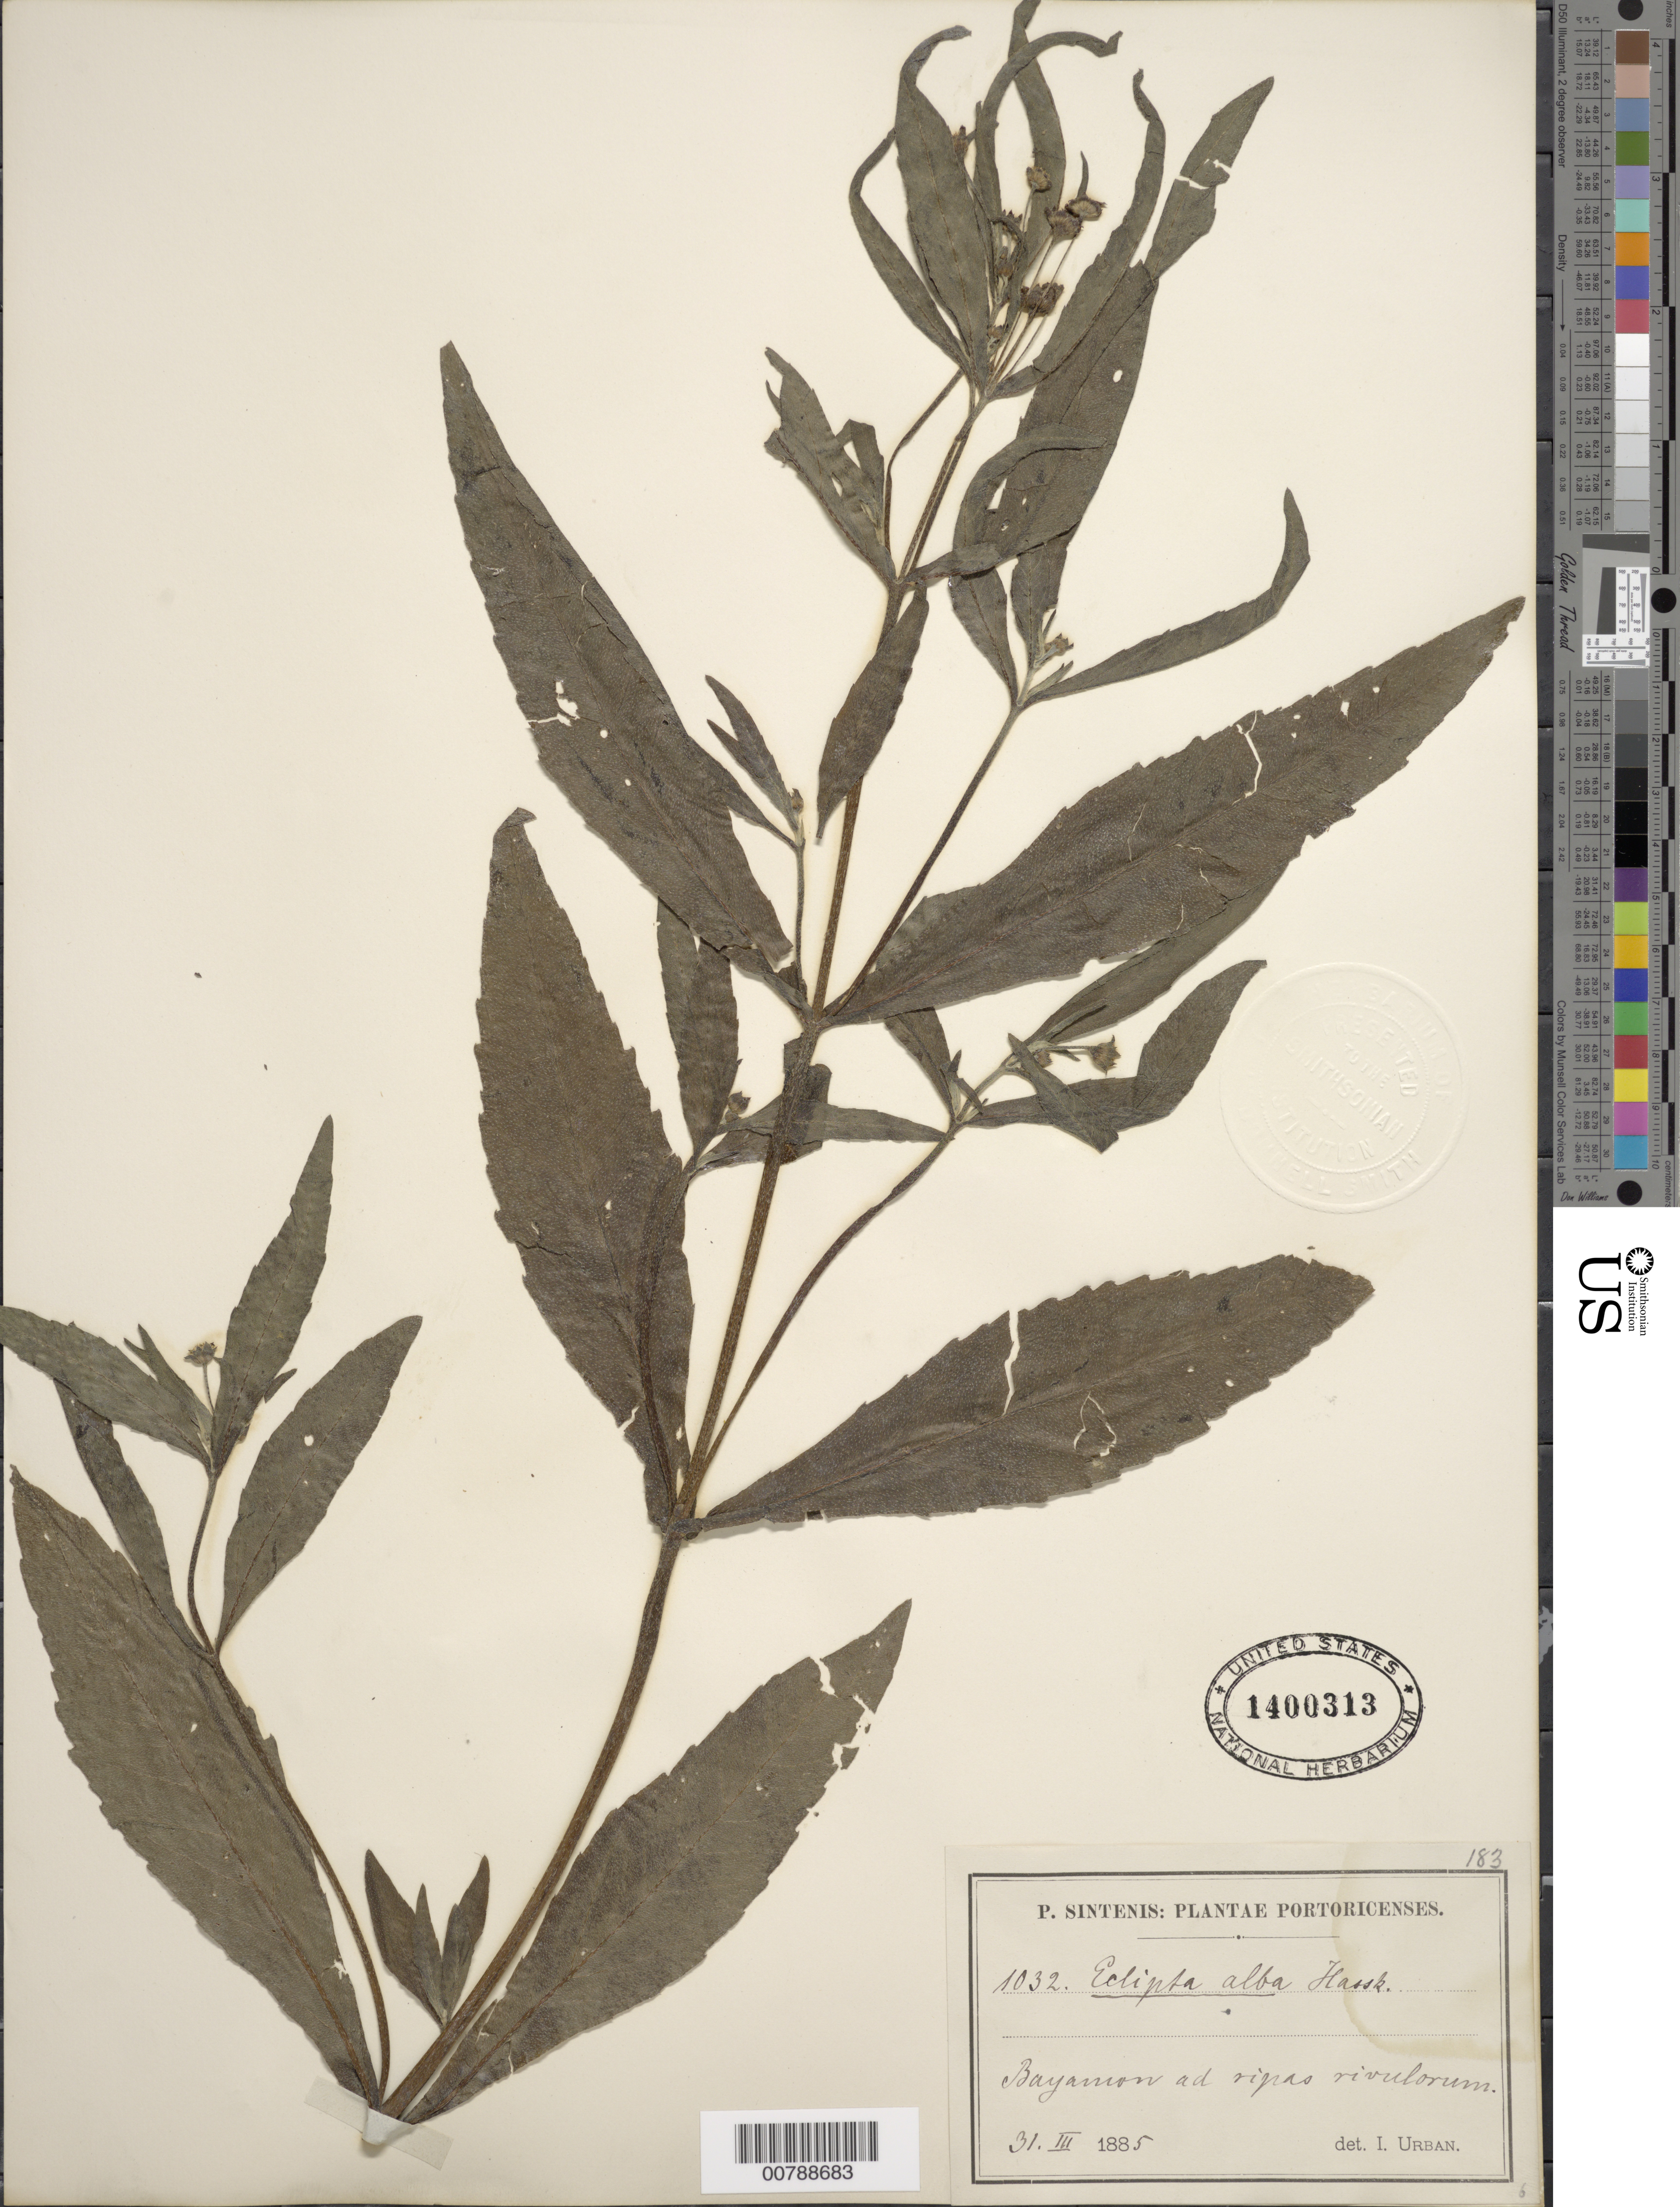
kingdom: Plantae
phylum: Tracheophyta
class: Magnoliopsida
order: Asterales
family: Asteraceae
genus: Eclipta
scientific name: Eclipta prostrata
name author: (L.) L.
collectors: P. Sintenis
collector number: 1032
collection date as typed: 31 Mar 1885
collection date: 1885-03-31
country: Puerto Rico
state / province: Bayamón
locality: Bayamon ad ripas rivulorum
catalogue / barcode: US 1400313